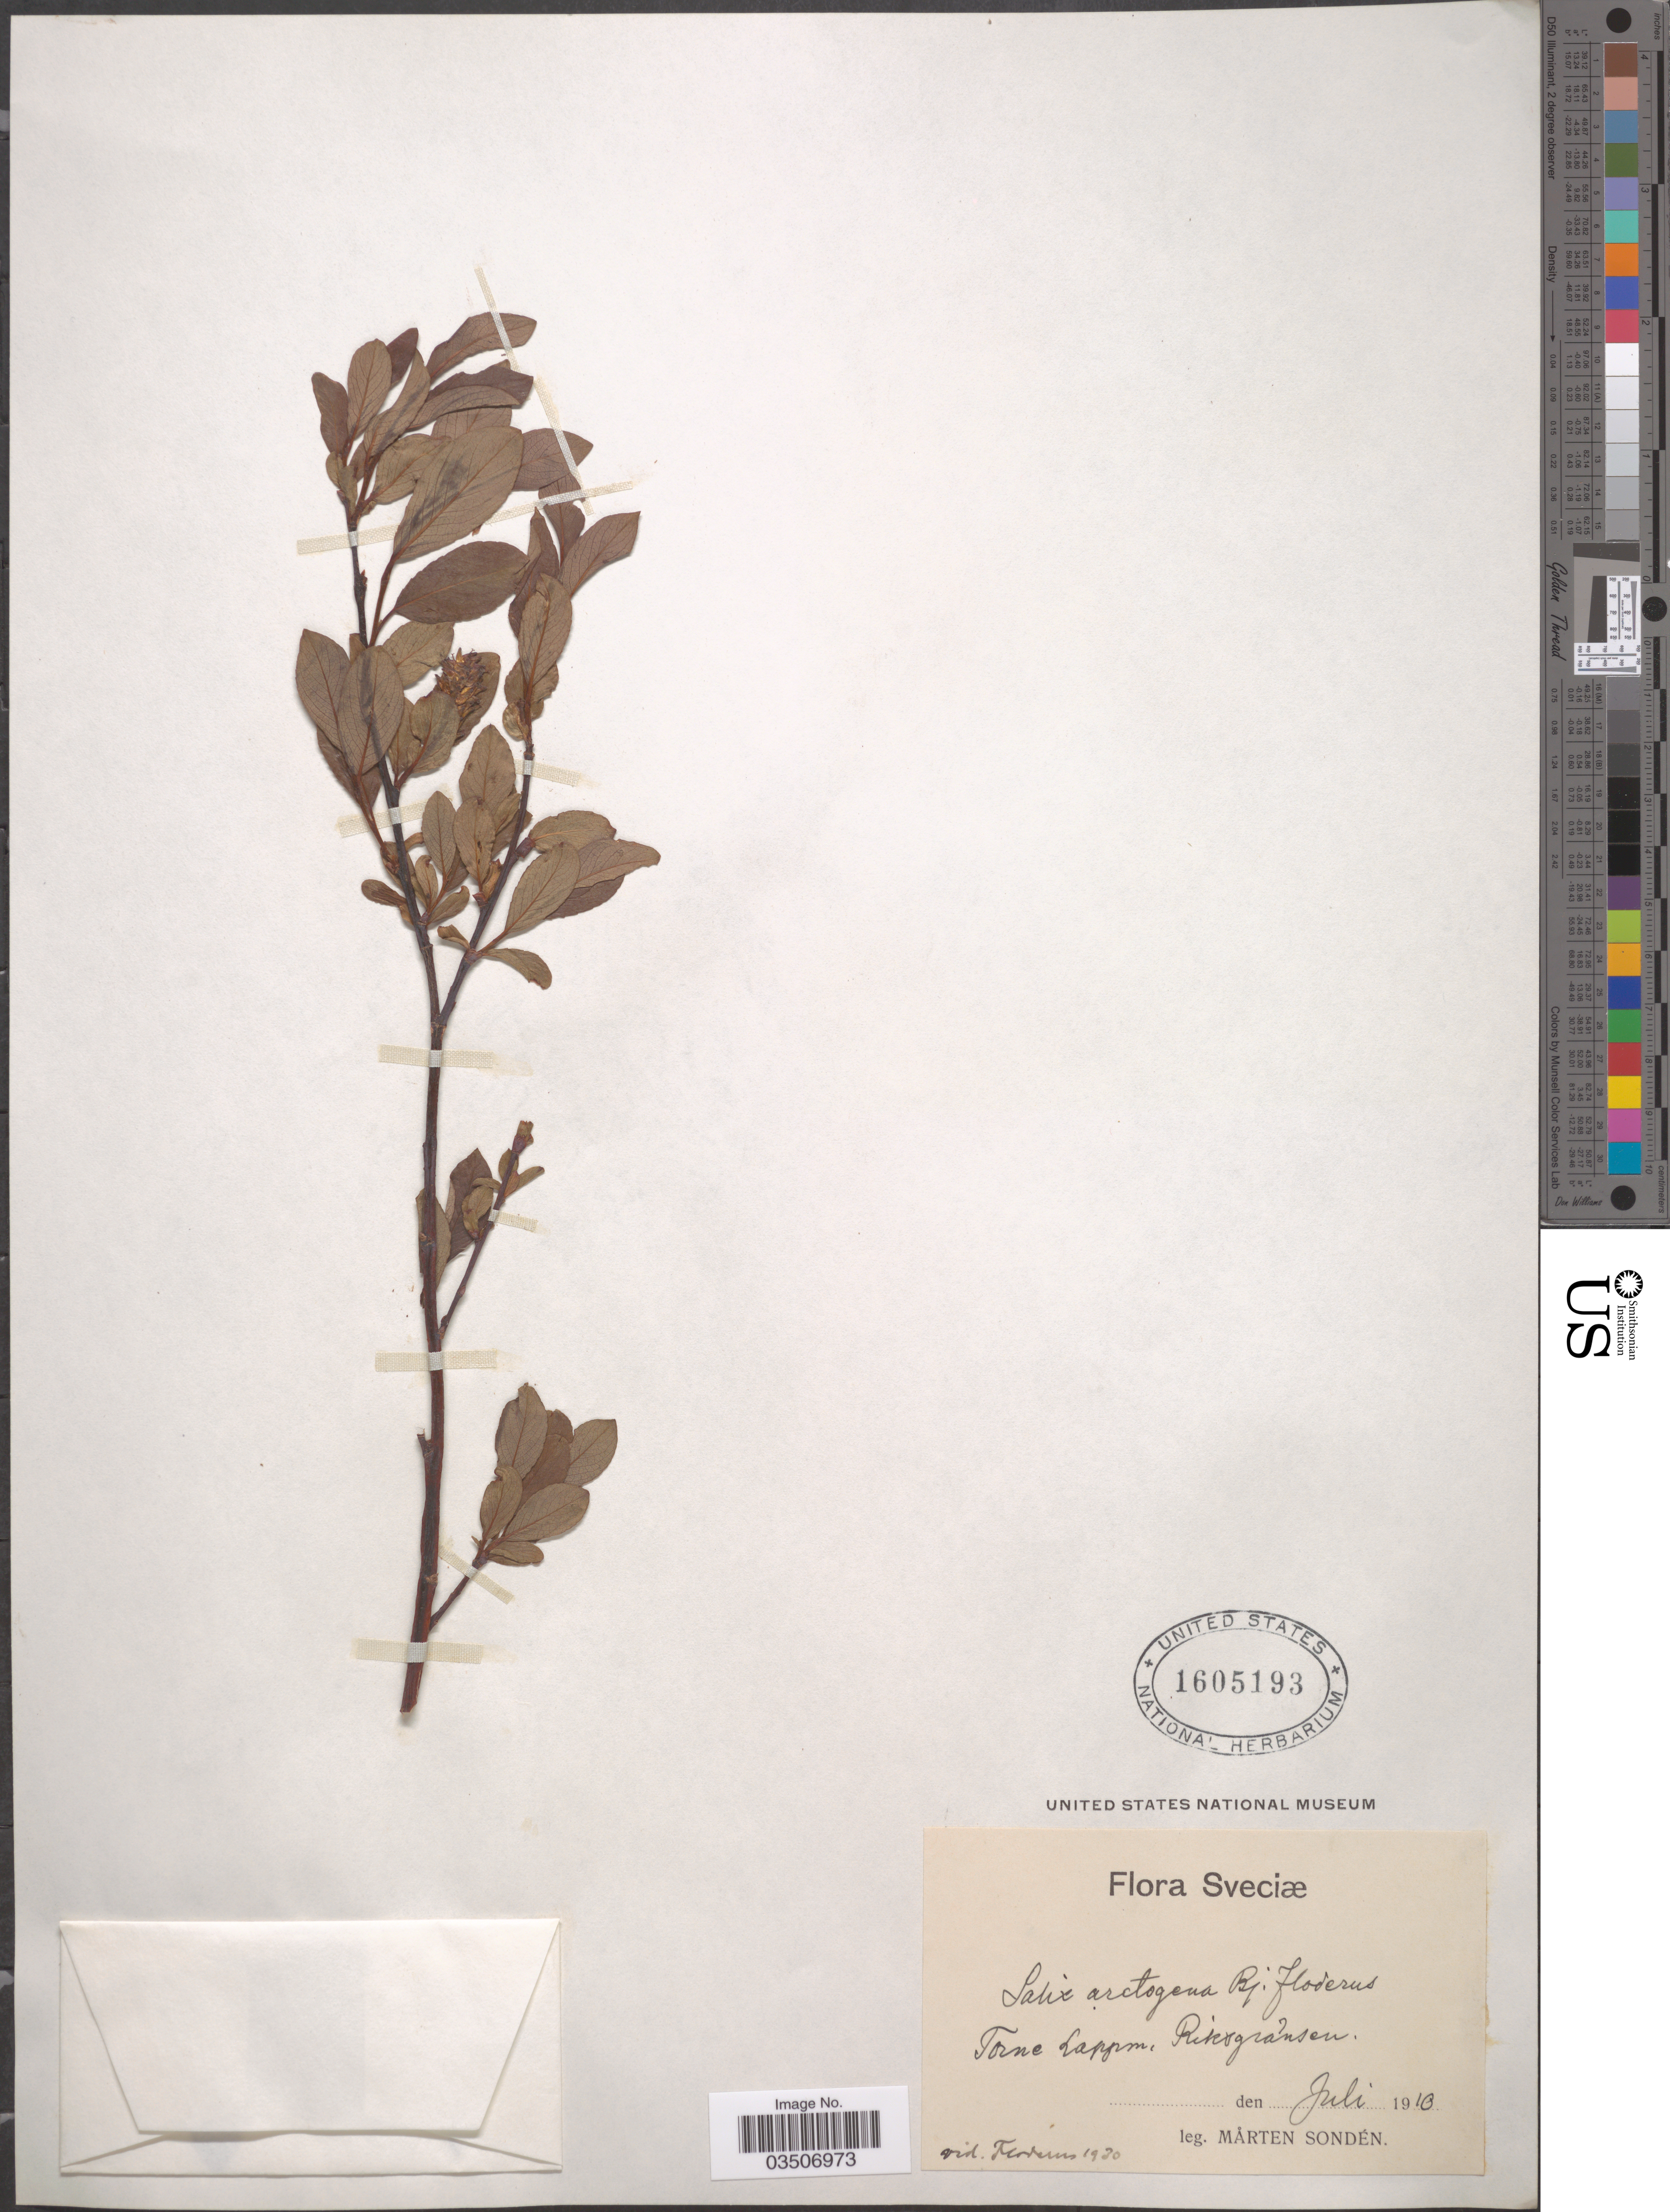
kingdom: Plantae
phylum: Tracheophyta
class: Magnoliopsida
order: Malpighiales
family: Salicaceae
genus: Salix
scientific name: Salix arctogena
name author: Flod.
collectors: M. Sondén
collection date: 1910-07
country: Sweden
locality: Sveciæ. Torne Lappm, Riksgransen.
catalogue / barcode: US 1605193